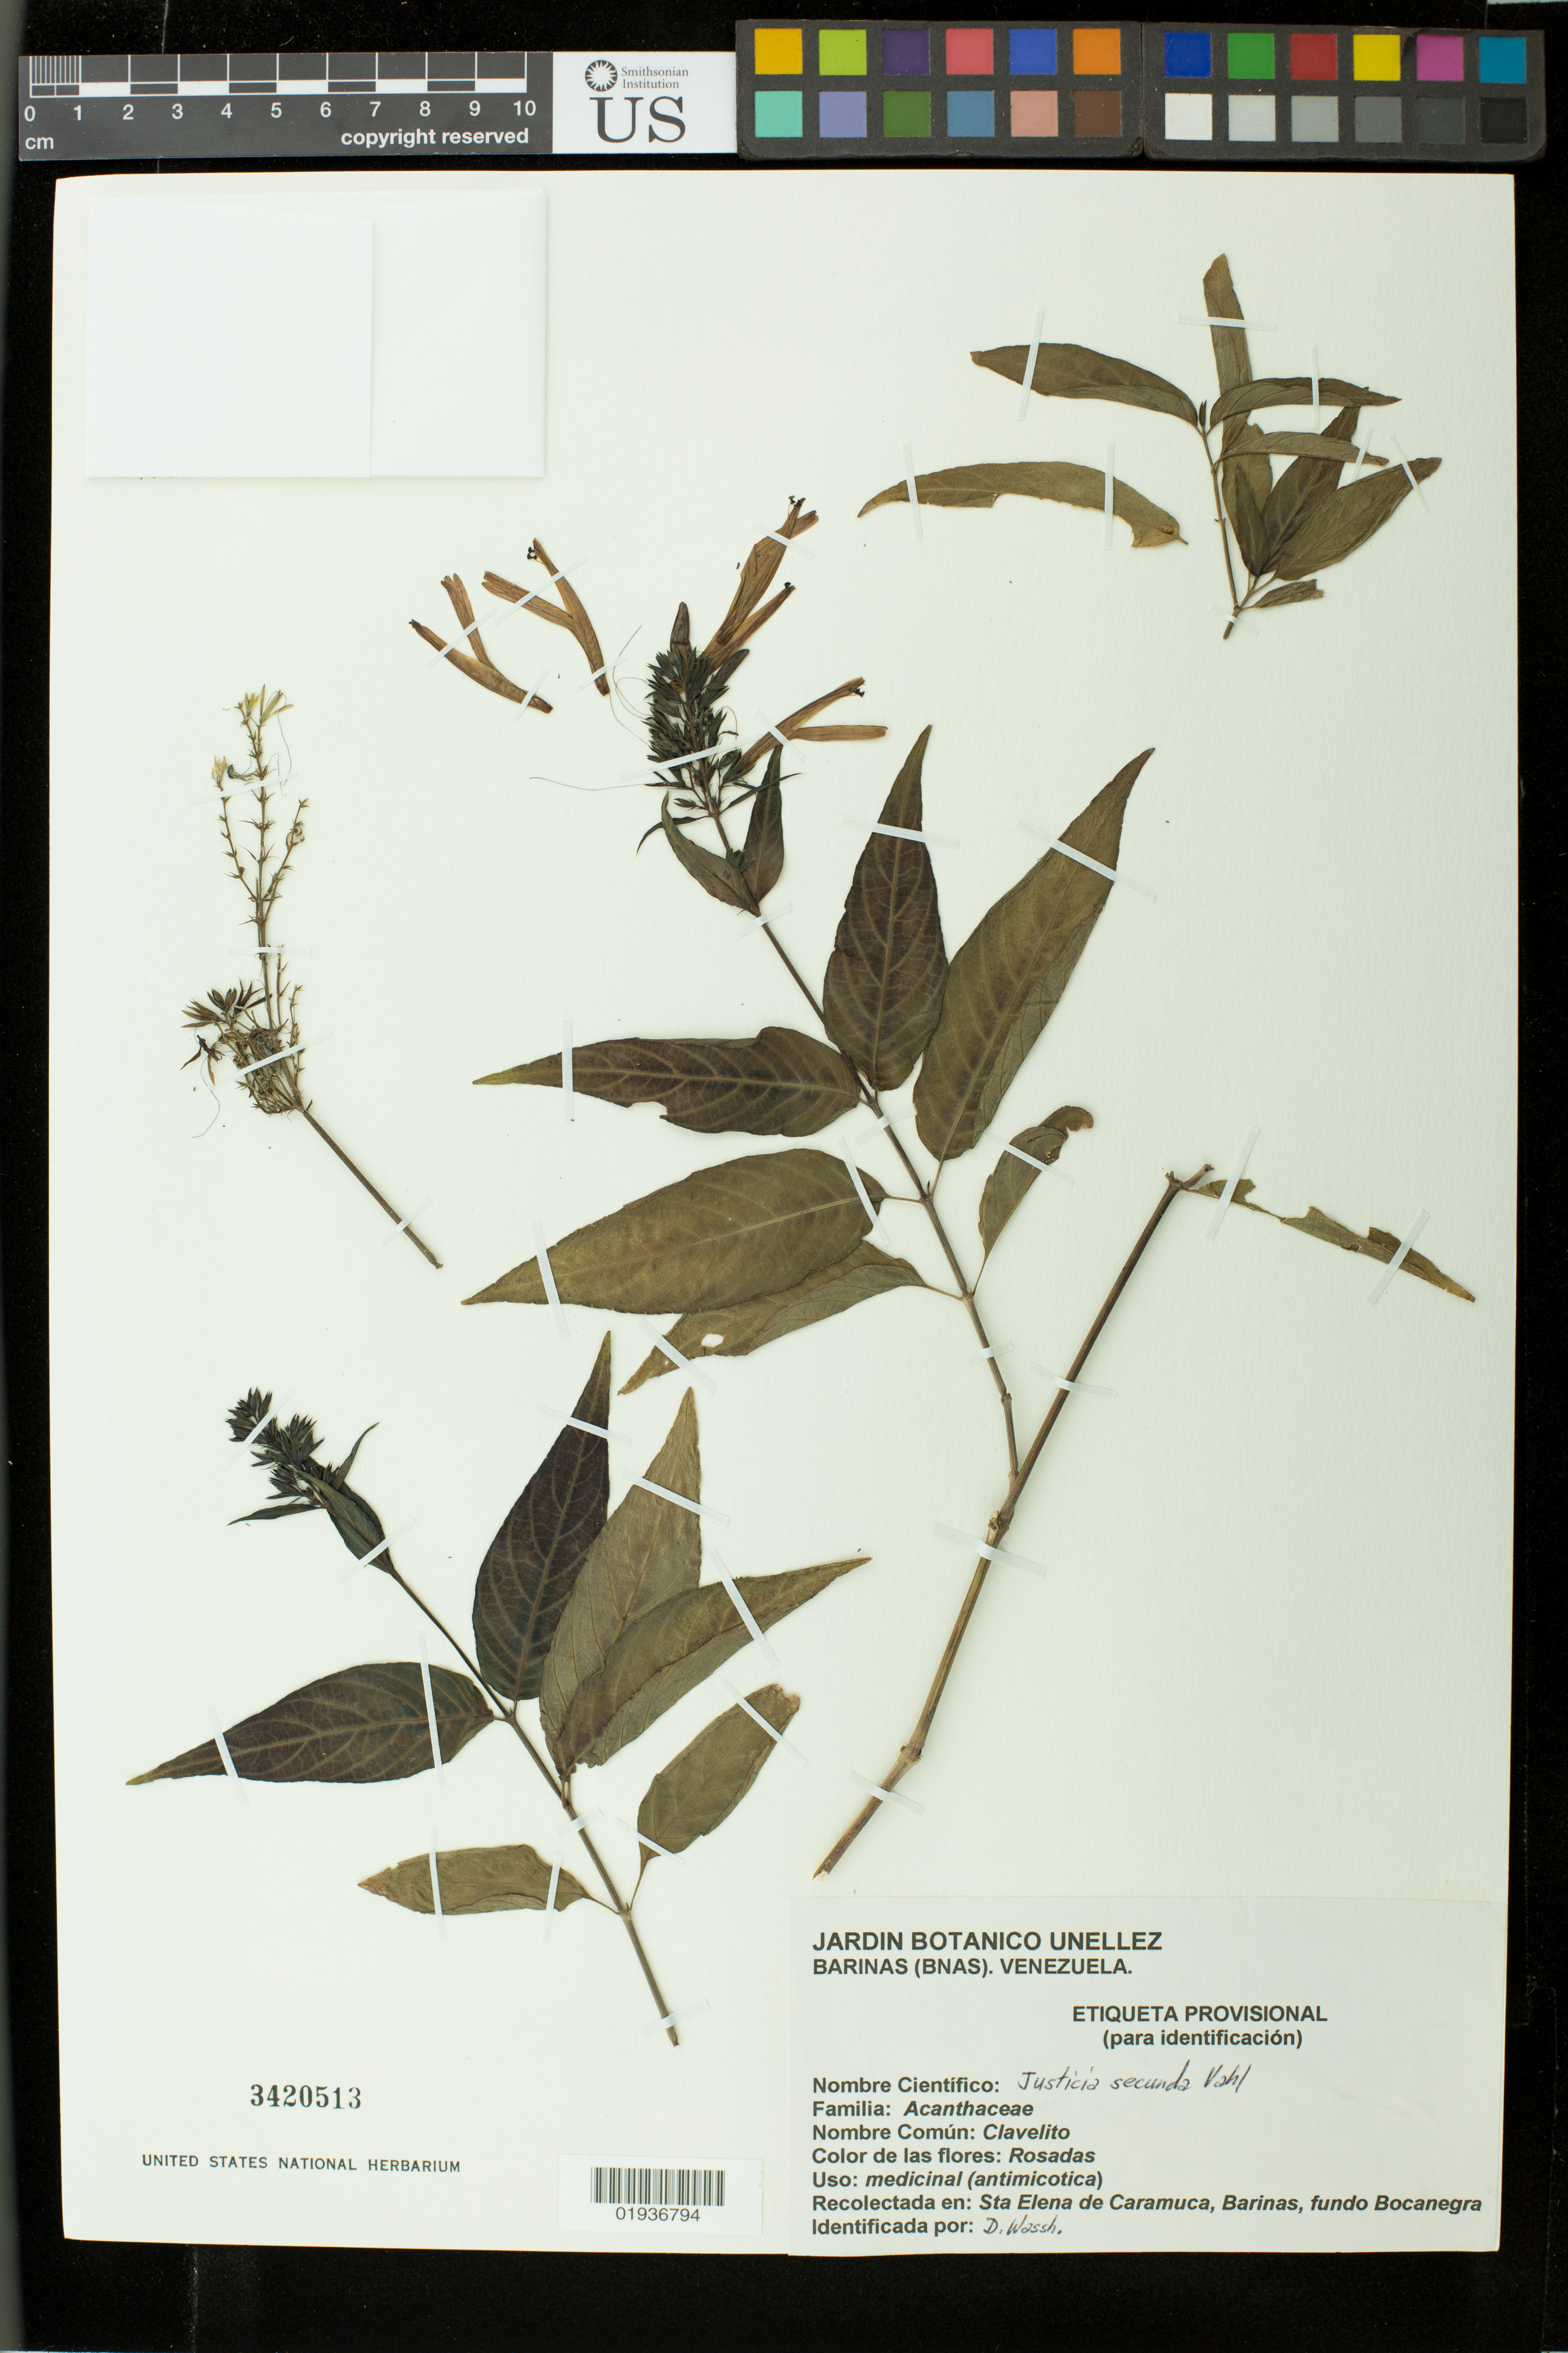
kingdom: Plantae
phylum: Tracheophyta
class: Magnoliopsida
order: Lamiales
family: Acanthaceae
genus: Justicia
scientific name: Justicia secunda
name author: Vahl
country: Venezuela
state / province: Barinas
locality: Sta Elena de Caramuca, fundo Bocanegra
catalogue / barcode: US 3420513